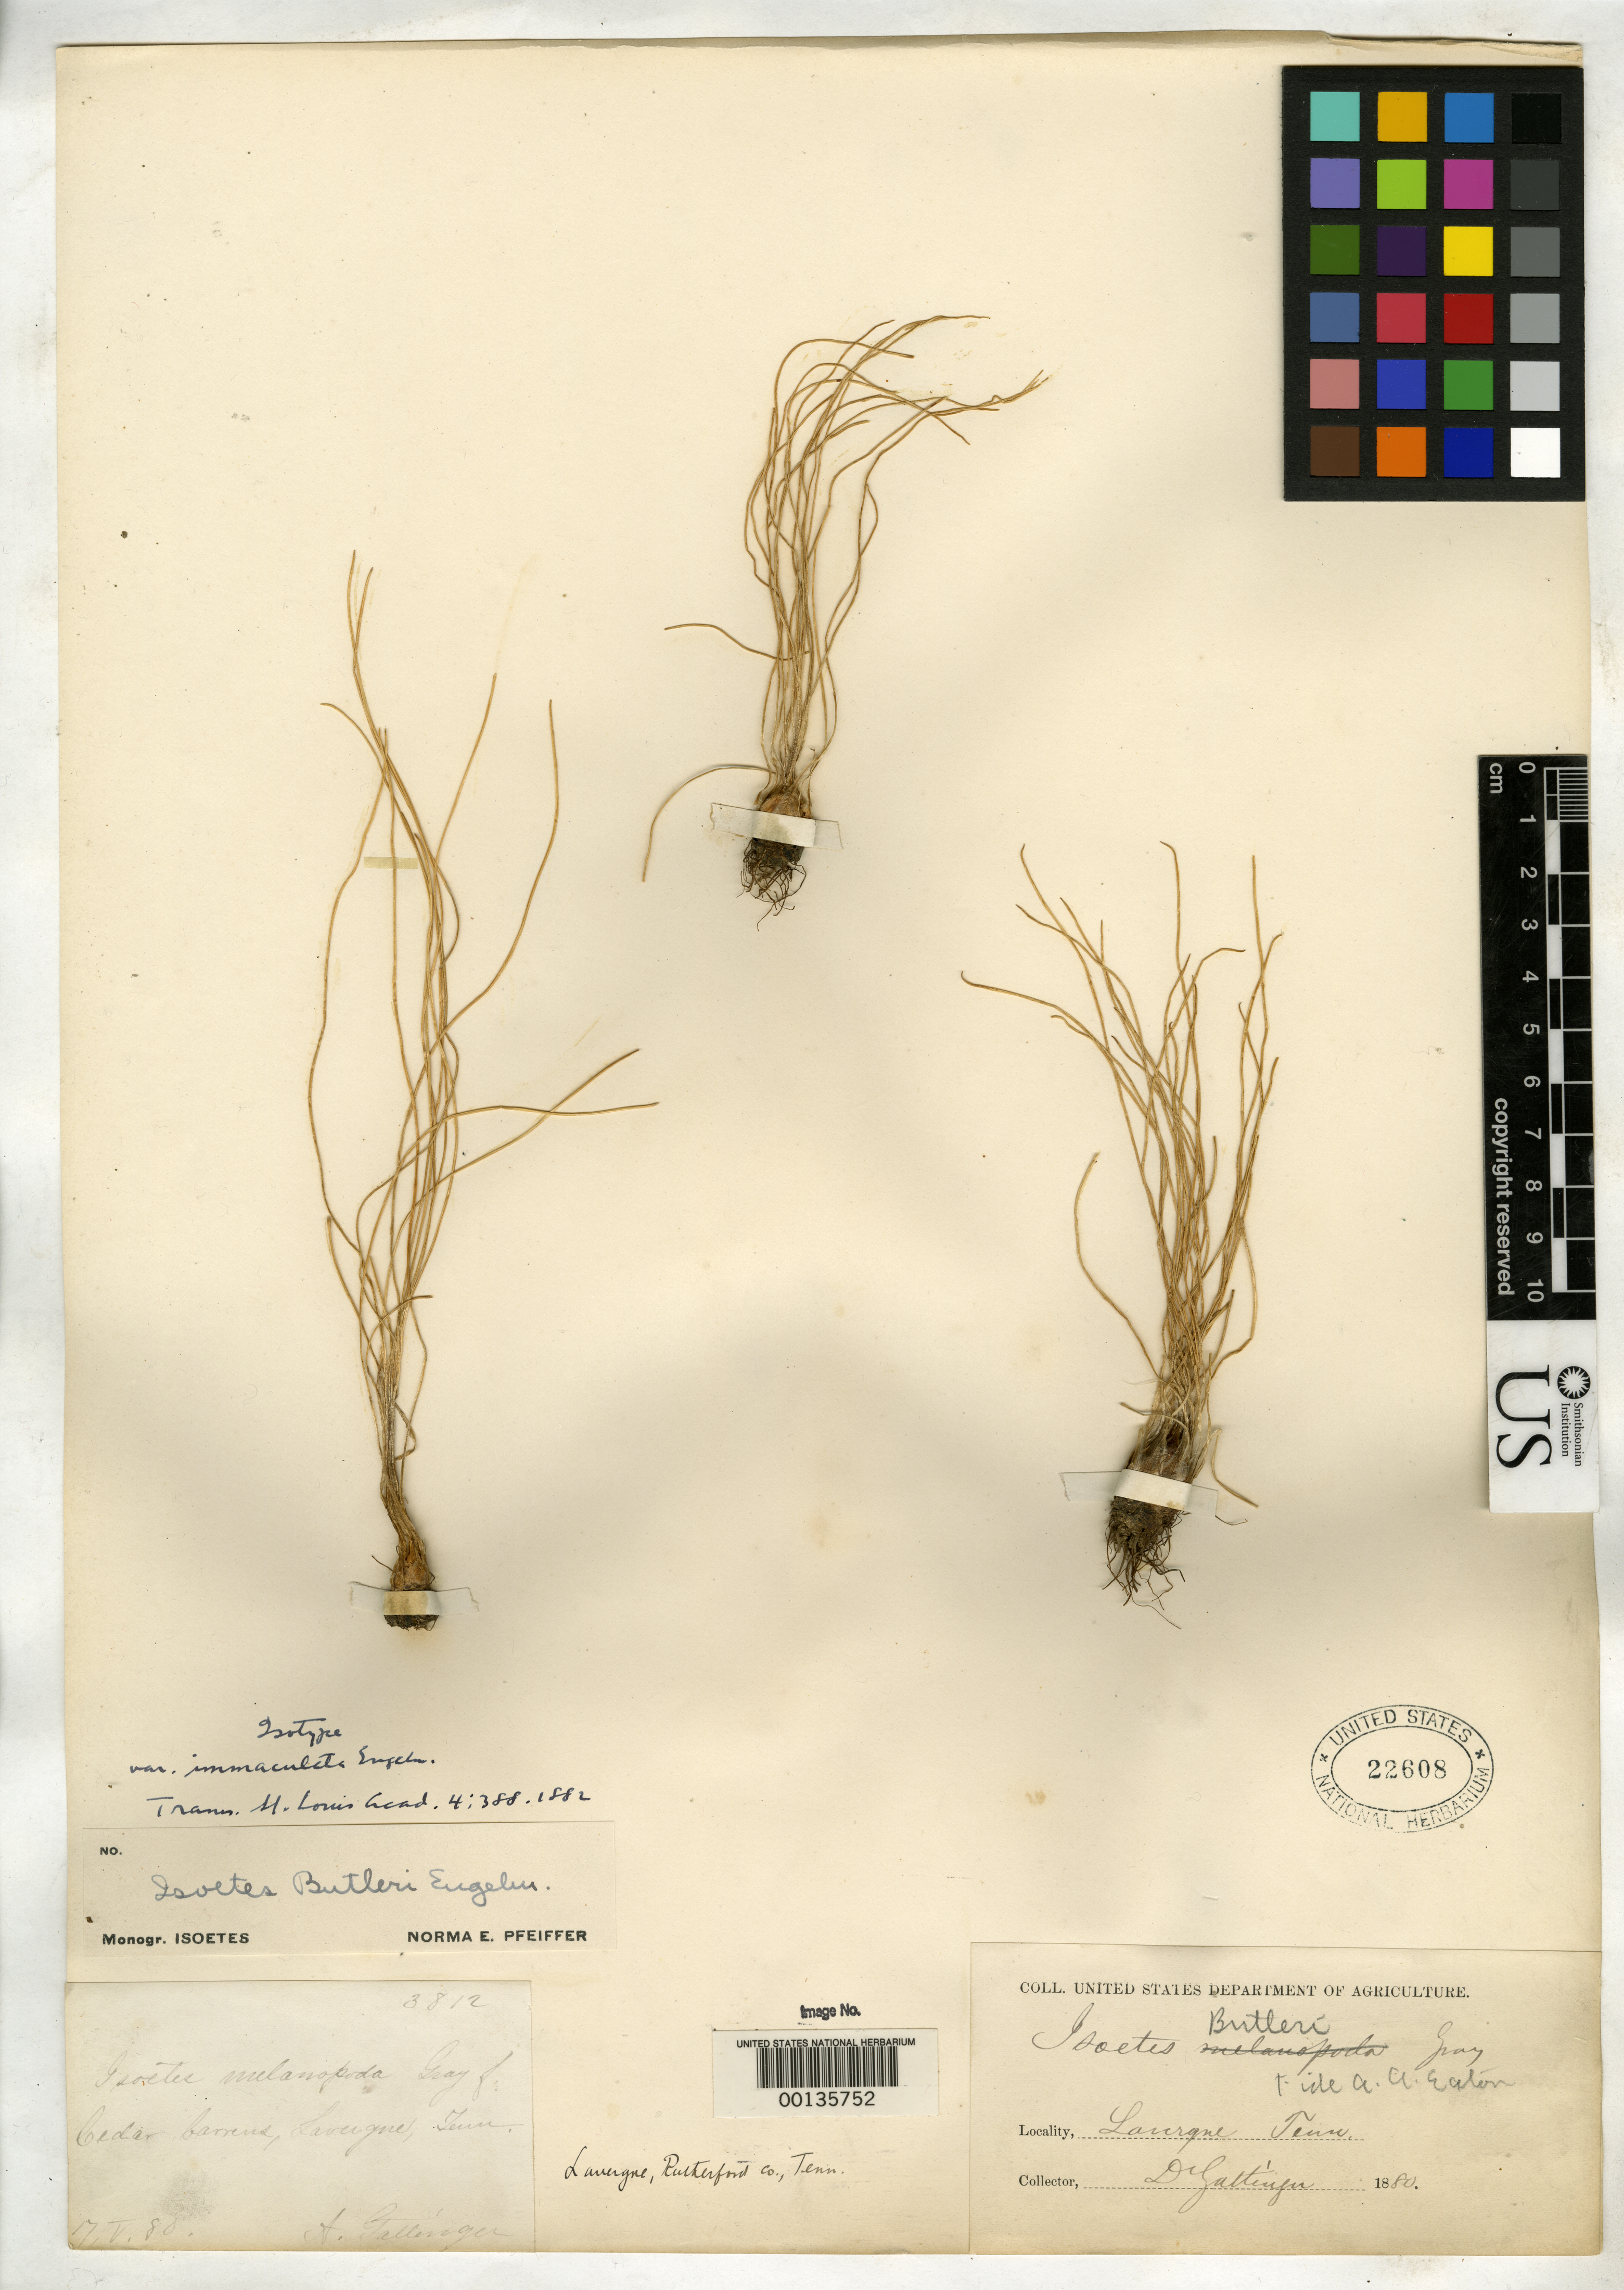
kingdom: Plantae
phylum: Tracheophyta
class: Lycopodiopsida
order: Isoetales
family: Isoetaceae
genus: Isoetes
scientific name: Isoetes butleri var. immaculata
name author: Engelm.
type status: Isosyntype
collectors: A. Gattinger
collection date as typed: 17 May 1880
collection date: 1880-05-17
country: United States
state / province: Tennessee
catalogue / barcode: US 22608